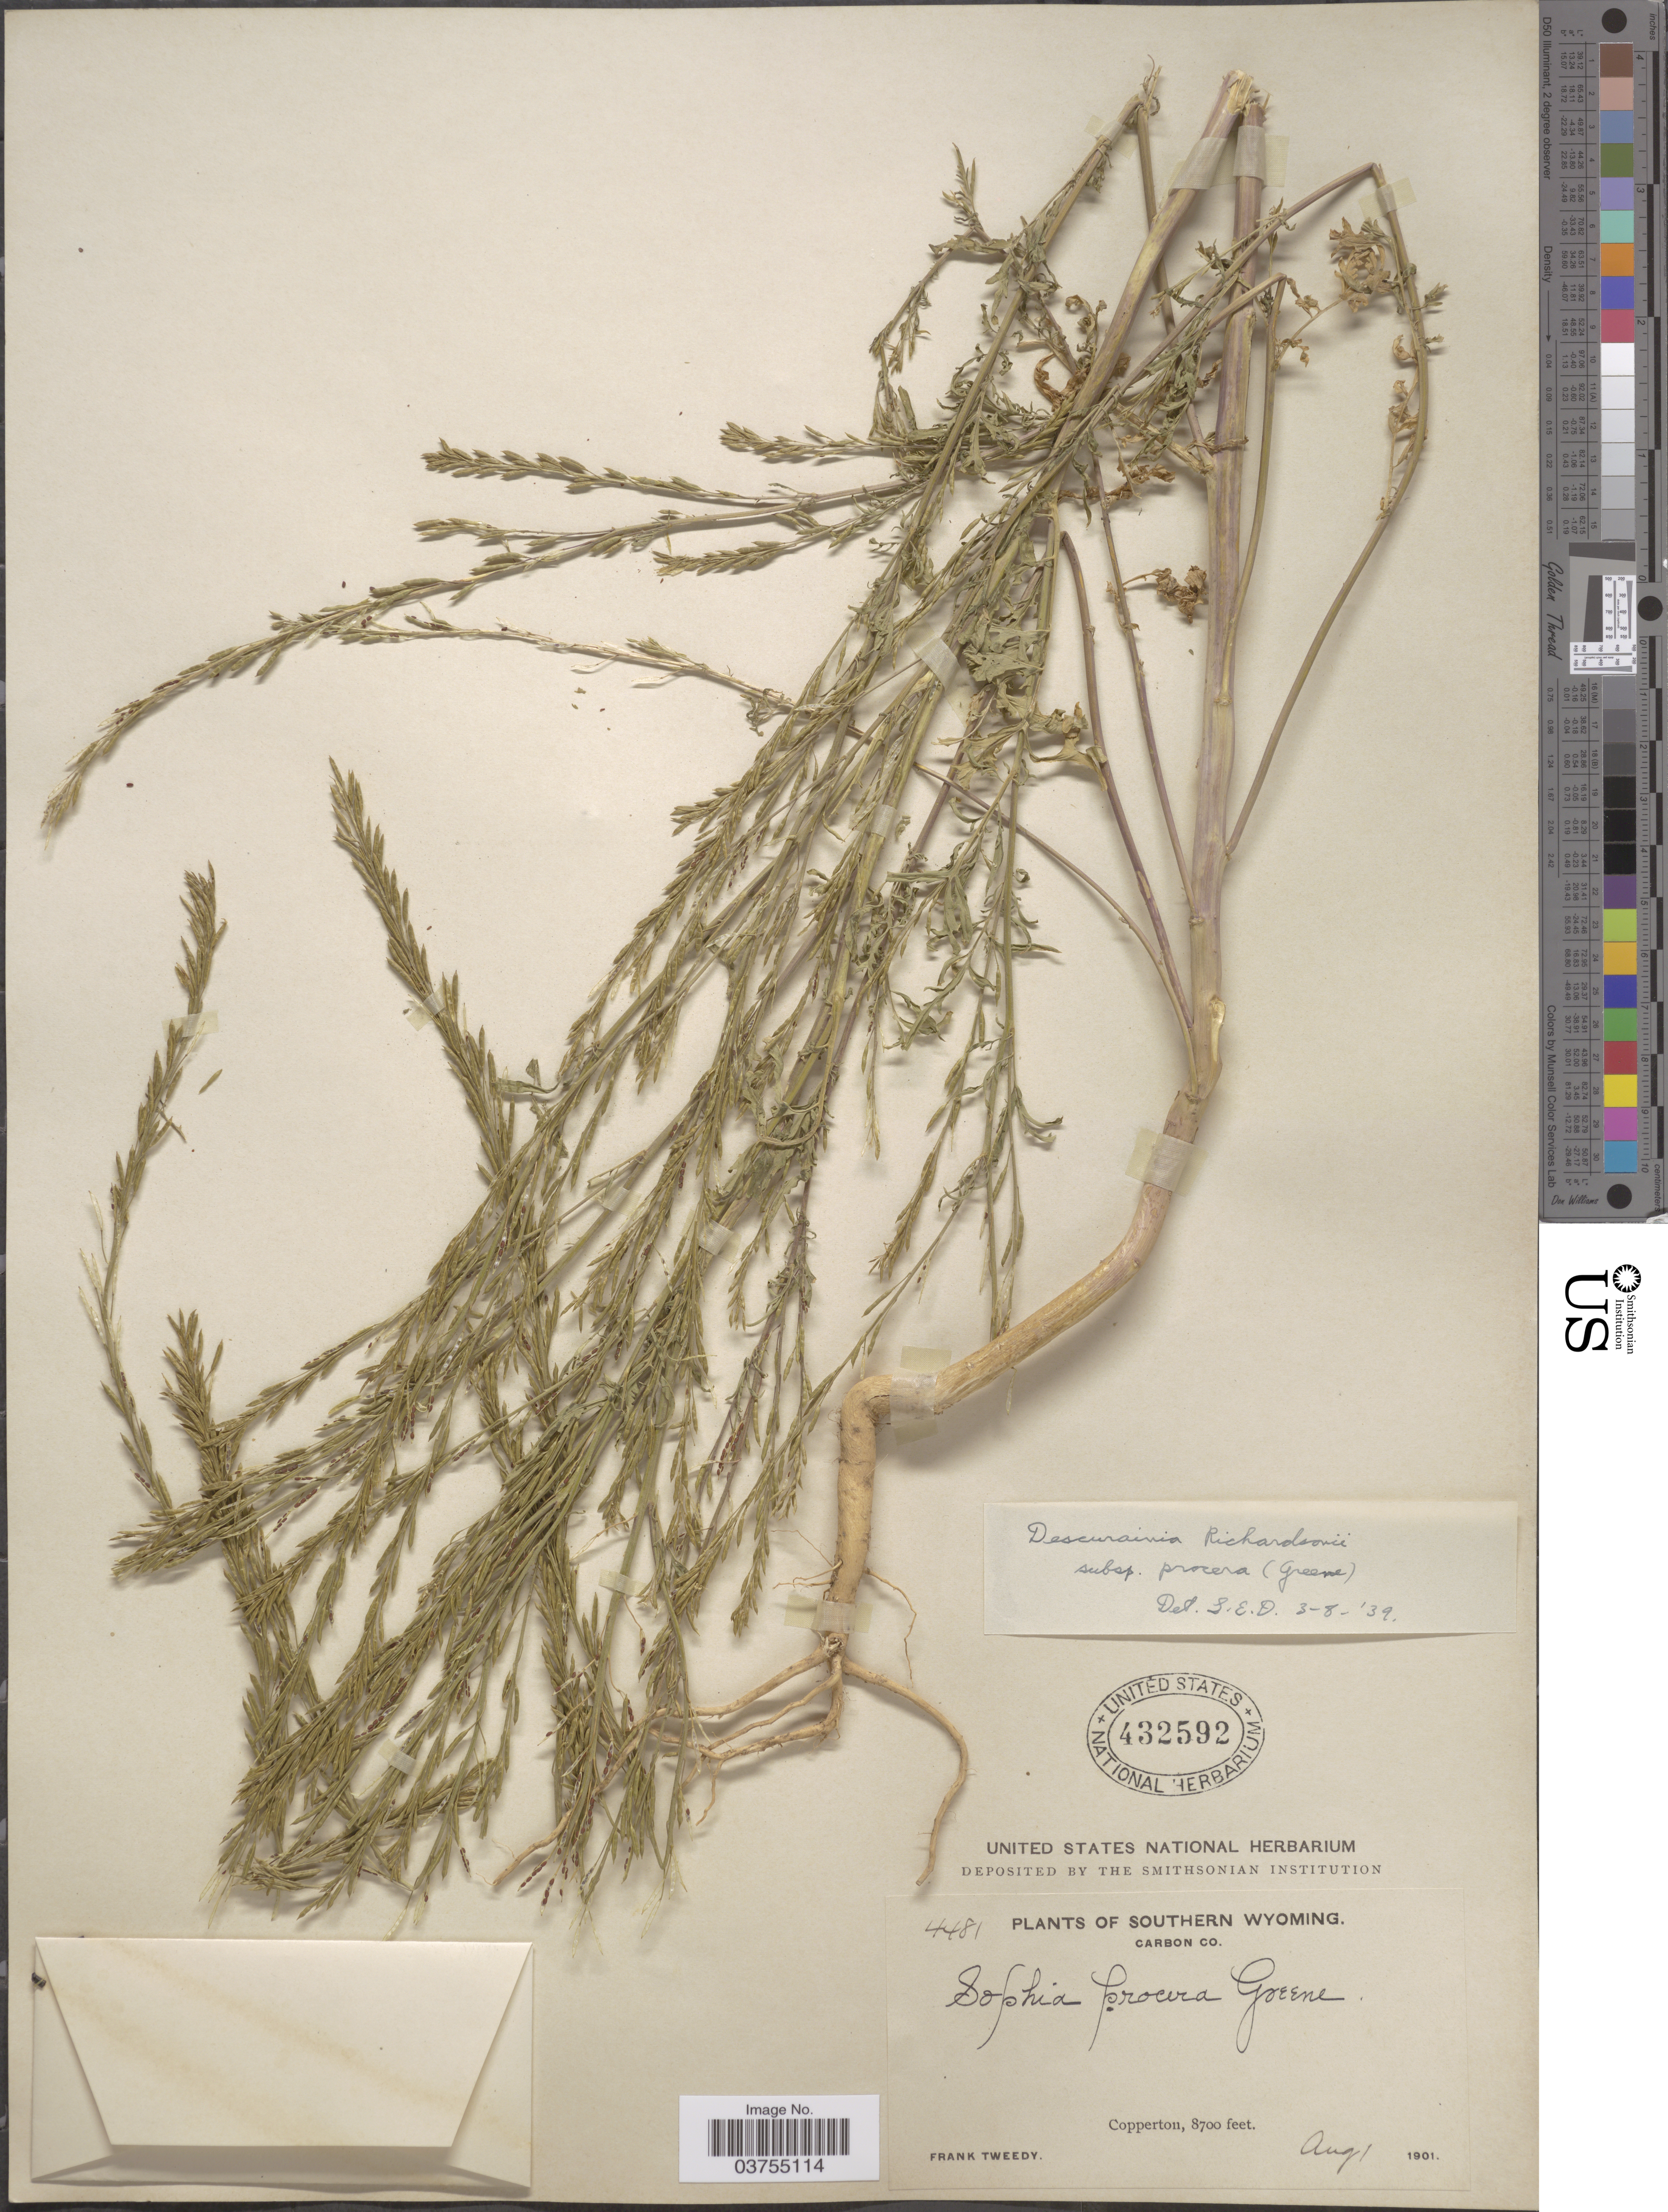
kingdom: Plantae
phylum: Tracheophyta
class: Magnoliopsida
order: Brassicales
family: Brassicaceae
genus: Descurainia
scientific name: Descurainia richardsonii subsp. procera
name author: (Greene) Detling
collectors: F. Tweedy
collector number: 4481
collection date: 1901-08-01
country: United States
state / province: Wyoming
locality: Southern Wyoming. Carbon Co. Copperton.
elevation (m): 2652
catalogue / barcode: US 432592